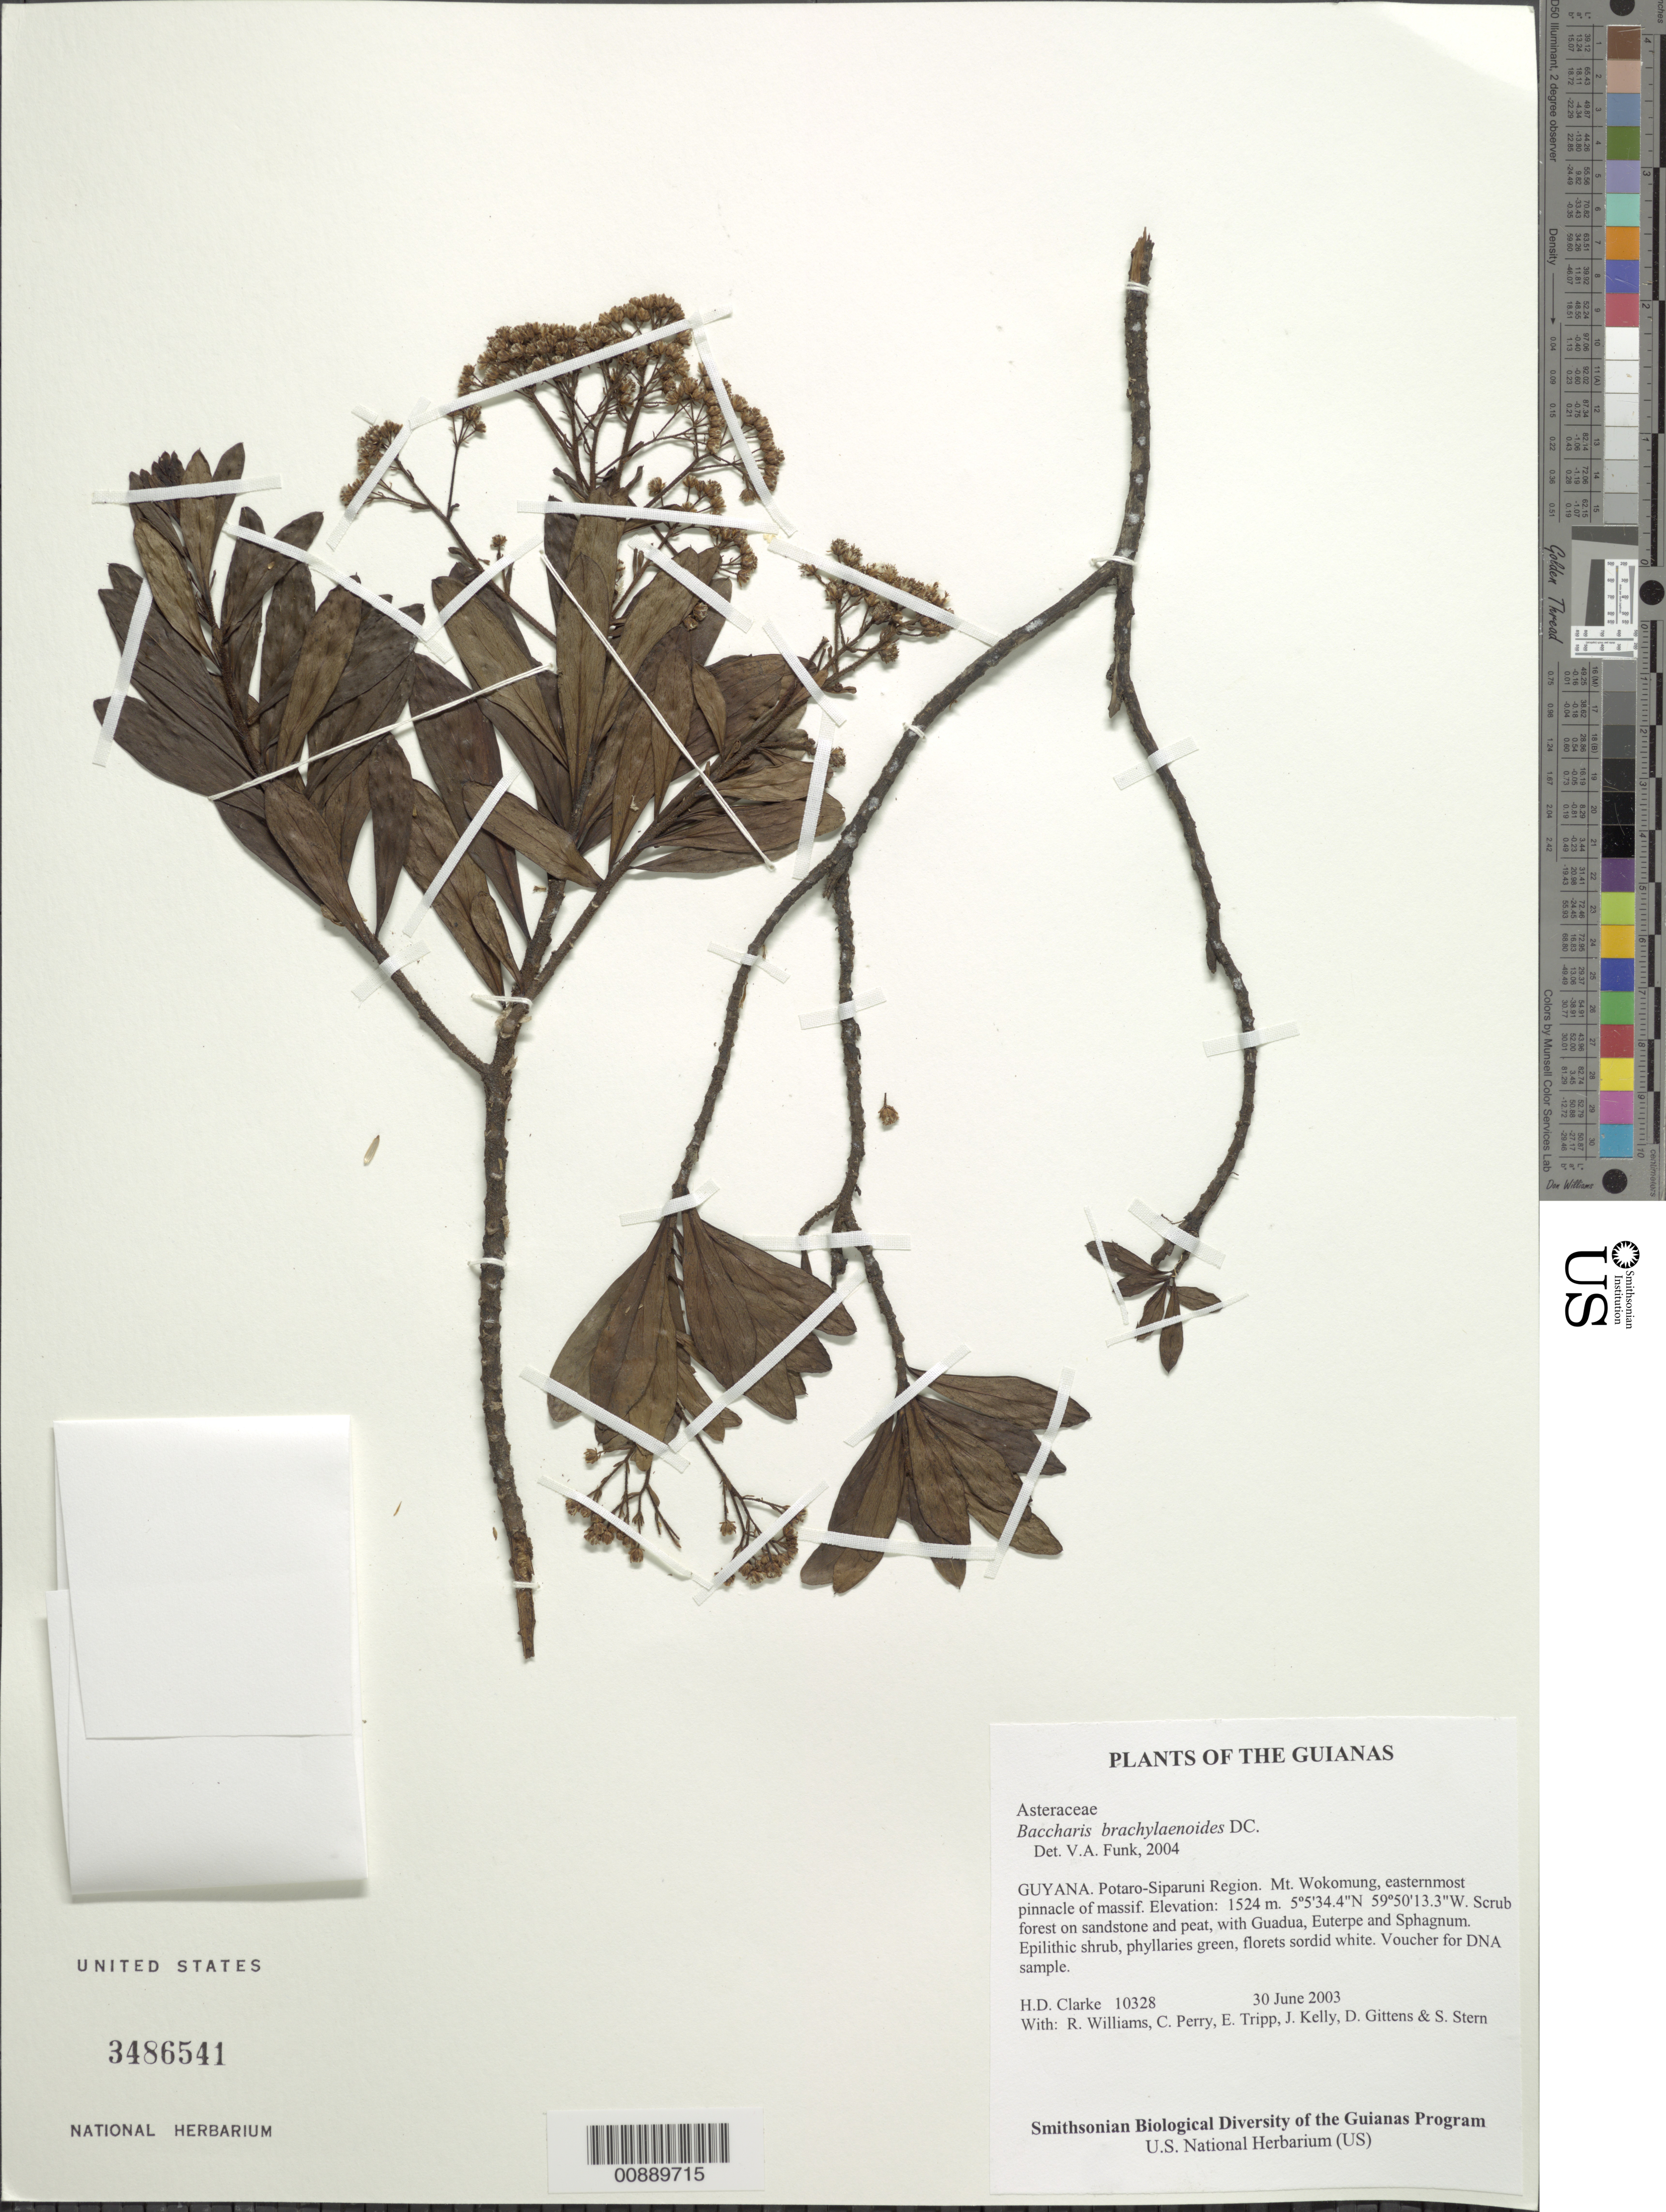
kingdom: Plantae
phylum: Tracheophyta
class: Magnoliopsida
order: Asterales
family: Asteraceae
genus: Baccharis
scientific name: Baccharis brachylaenoides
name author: DC.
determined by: Funk, Vicki A., (BOT), Smithsonian Institution - National Museum of Natural History (UNITED STATES)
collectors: H. D. Clarke, R. Williams, C. Perry, E. Tripp, J. Kelly, D. Gittens & S. R. Stern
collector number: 10328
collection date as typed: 30 June 2003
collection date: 2003-06-30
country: Guyana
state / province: Potaro-Siparuni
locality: Mt. Wokomung, easternmost pinnacle of massif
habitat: Scrub forest on sandstone and peat, with Guadua, Euterpe and Sphagnum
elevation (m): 1524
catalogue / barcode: US 3486541